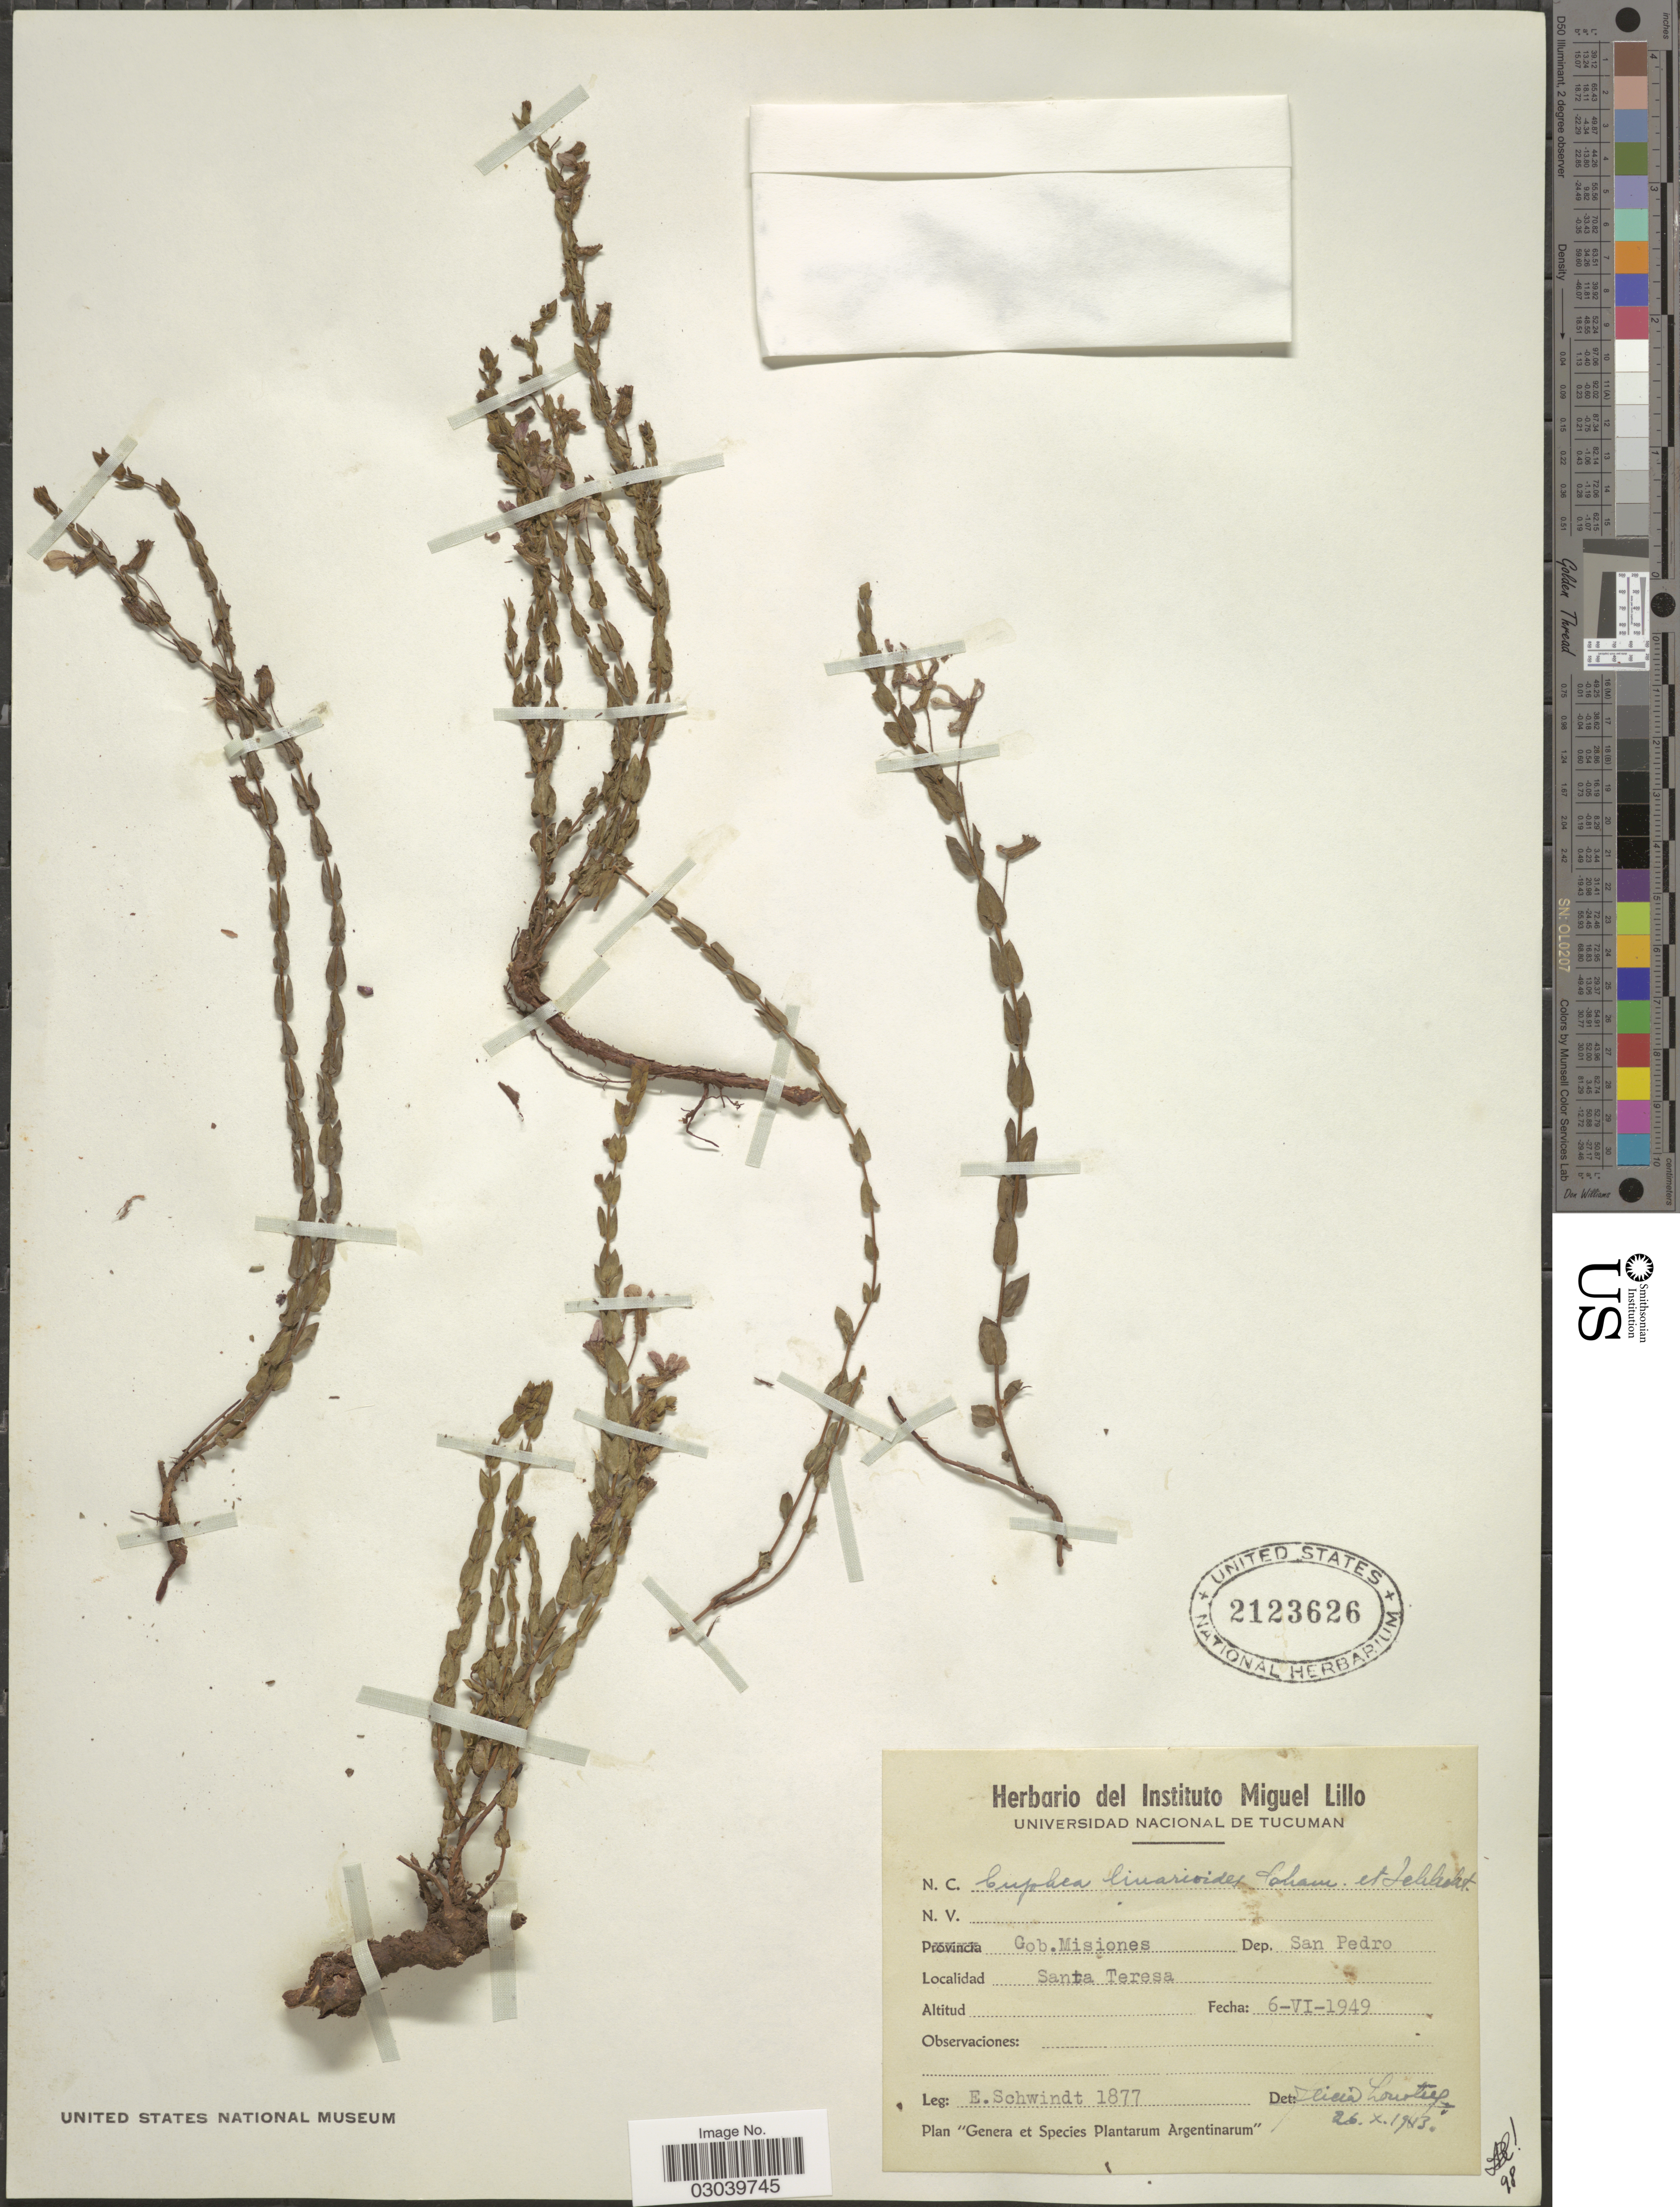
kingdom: Plantae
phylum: Tracheophyta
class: Magnoliopsida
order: Myrtales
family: Lythraceae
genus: Cuphea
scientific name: Cuphea linarioides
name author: Cham. & Schltdl.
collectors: E. Schwindt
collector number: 1877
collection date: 1949-06-06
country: Argentina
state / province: Misiones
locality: Gob. Misiones. Dep. San Pedro. Santa Teresa.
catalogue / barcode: US 2123626